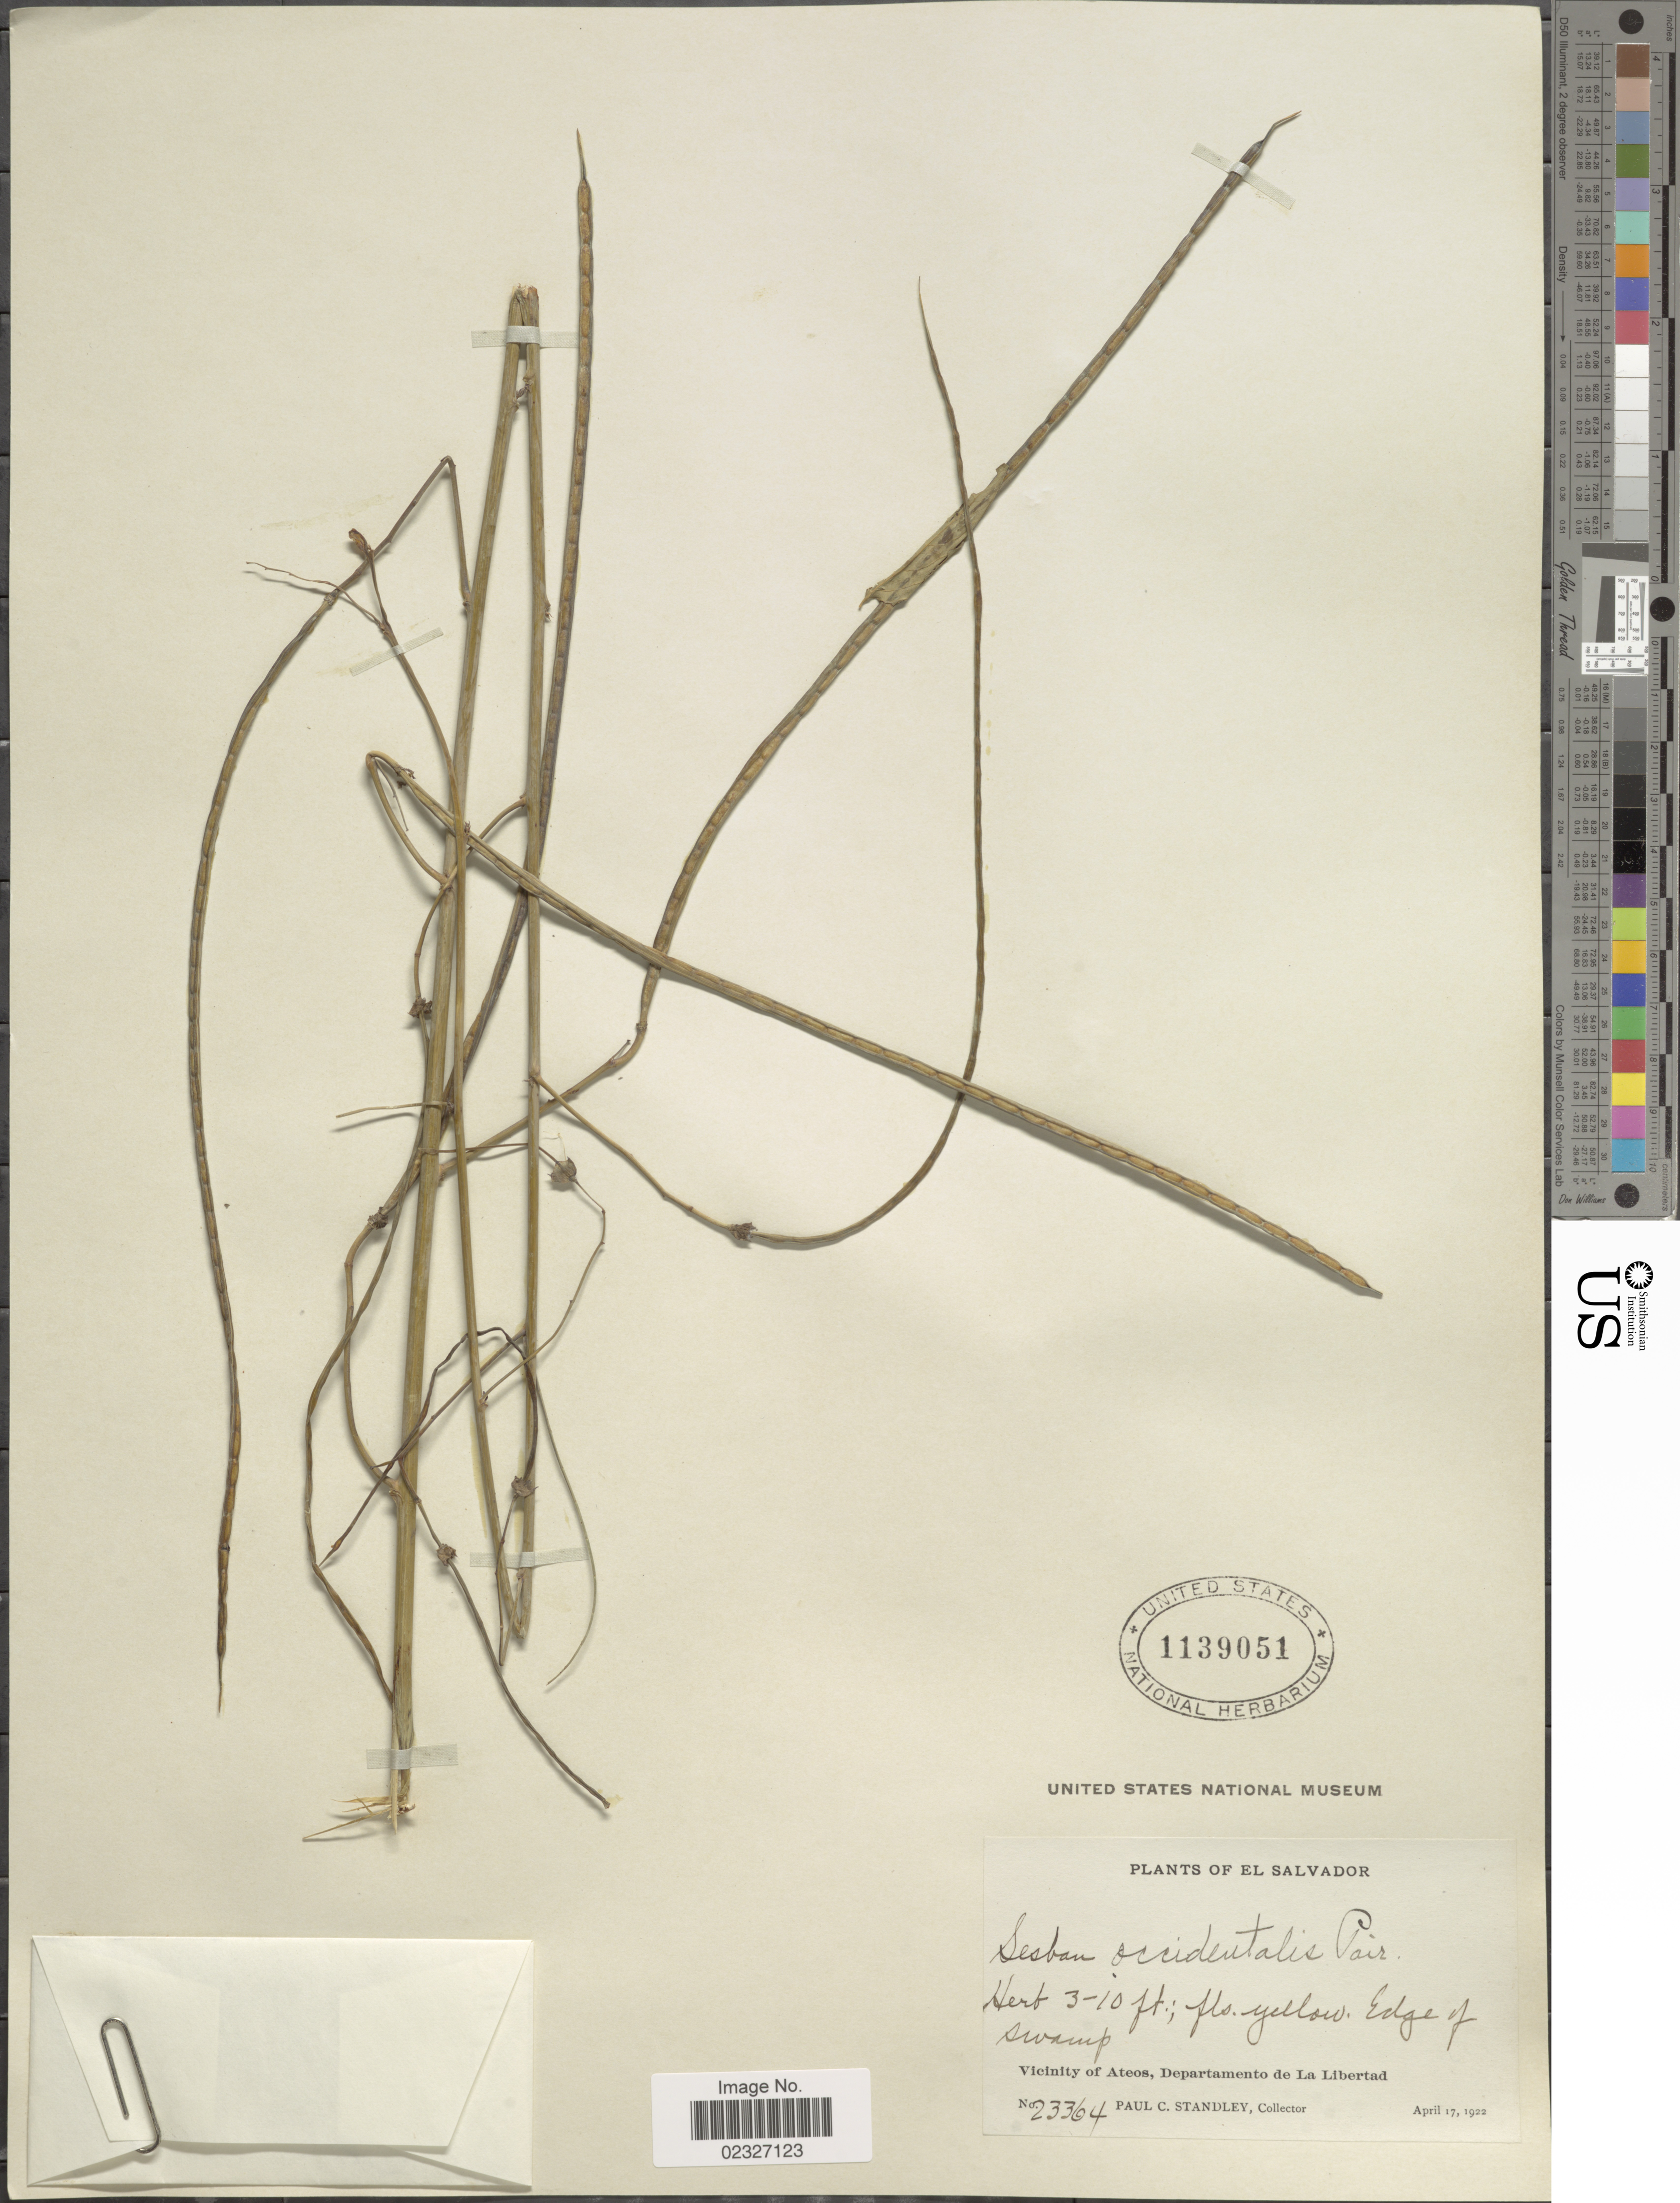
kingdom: Plantae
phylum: Tracheophyta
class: Magnoliopsida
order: Fabales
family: Fabaceae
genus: Sesbania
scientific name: Sesbania emerus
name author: (Aubl.) Urb.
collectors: P. C. Standley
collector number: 23364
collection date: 1922-04-17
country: El Salvador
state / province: La Libertad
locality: Edge of swamp, Vicinity of Ateos, Departamento de La Libertad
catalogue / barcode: US 1139051